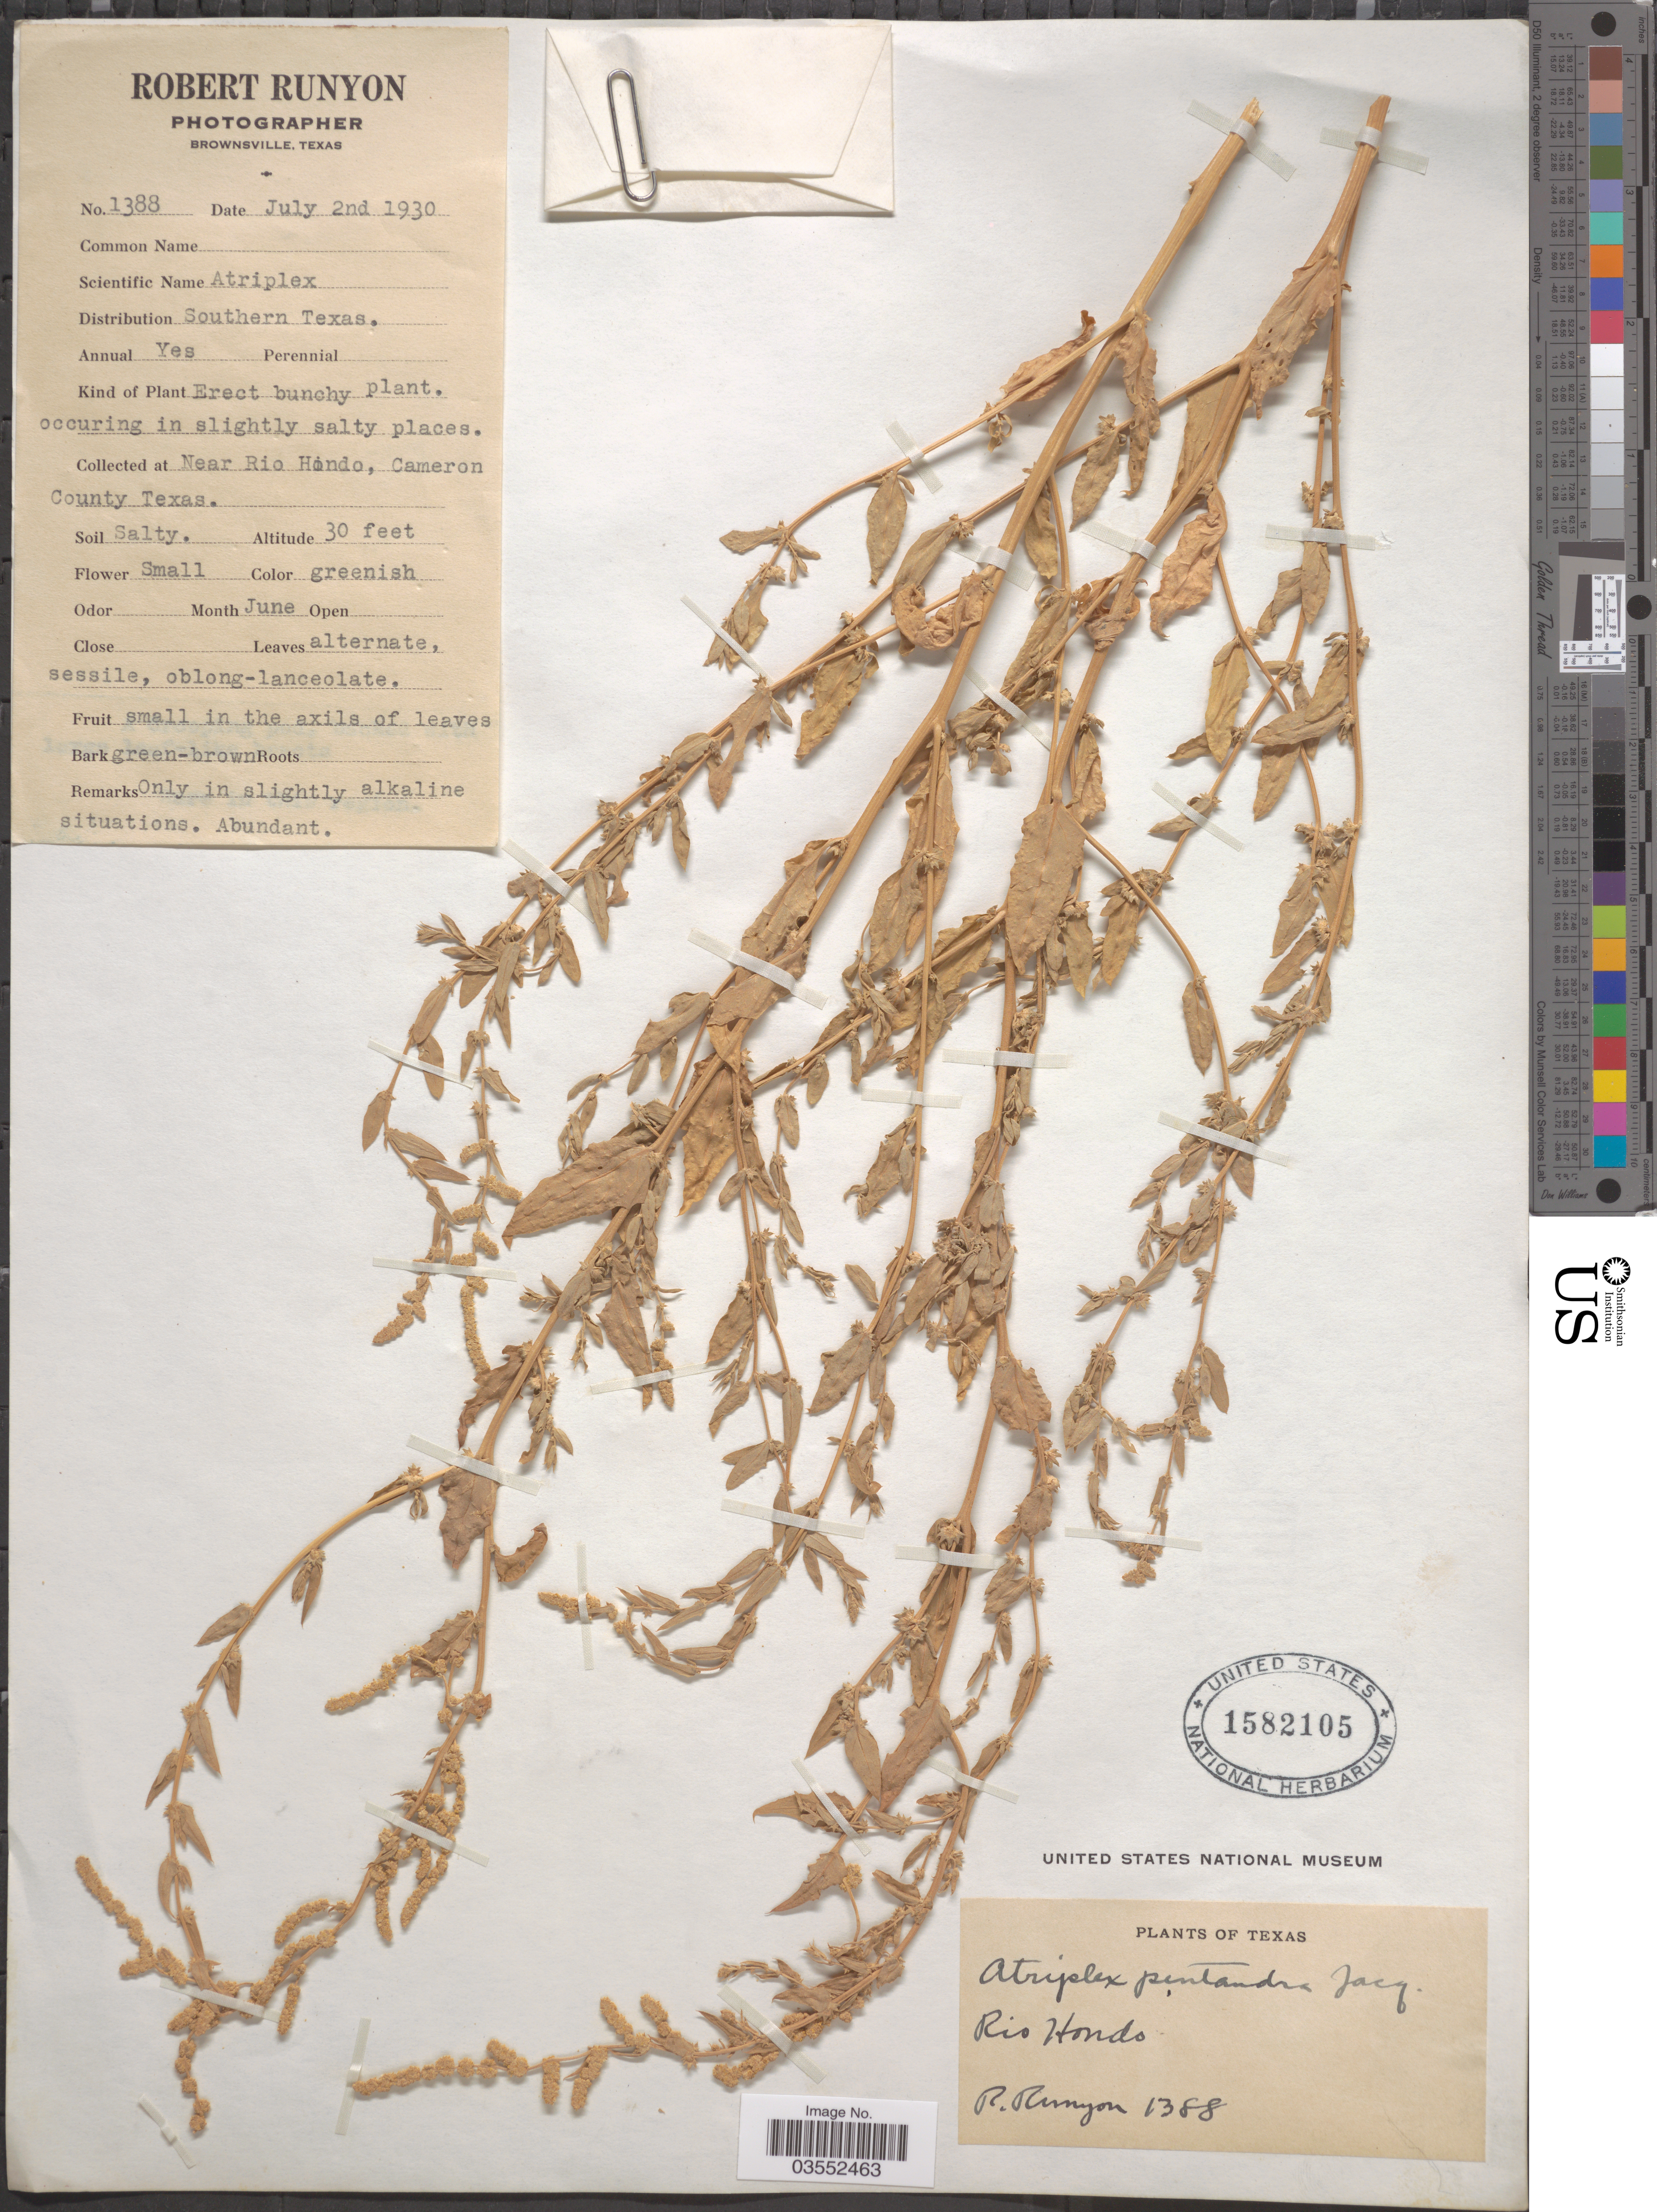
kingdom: Plantae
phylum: Tracheophyta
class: Magnoliopsida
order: Caryophyllales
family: Amaranthaceae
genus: Atriplex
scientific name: Atriplex pentandra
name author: (Jacq.) Standl.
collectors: R. Runyon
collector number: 1388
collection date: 1930-07-02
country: United States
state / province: Texas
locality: Rio Hondo. Southern Texas. Near Rio Hondo, Cameron County.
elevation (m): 9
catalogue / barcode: US 1582105